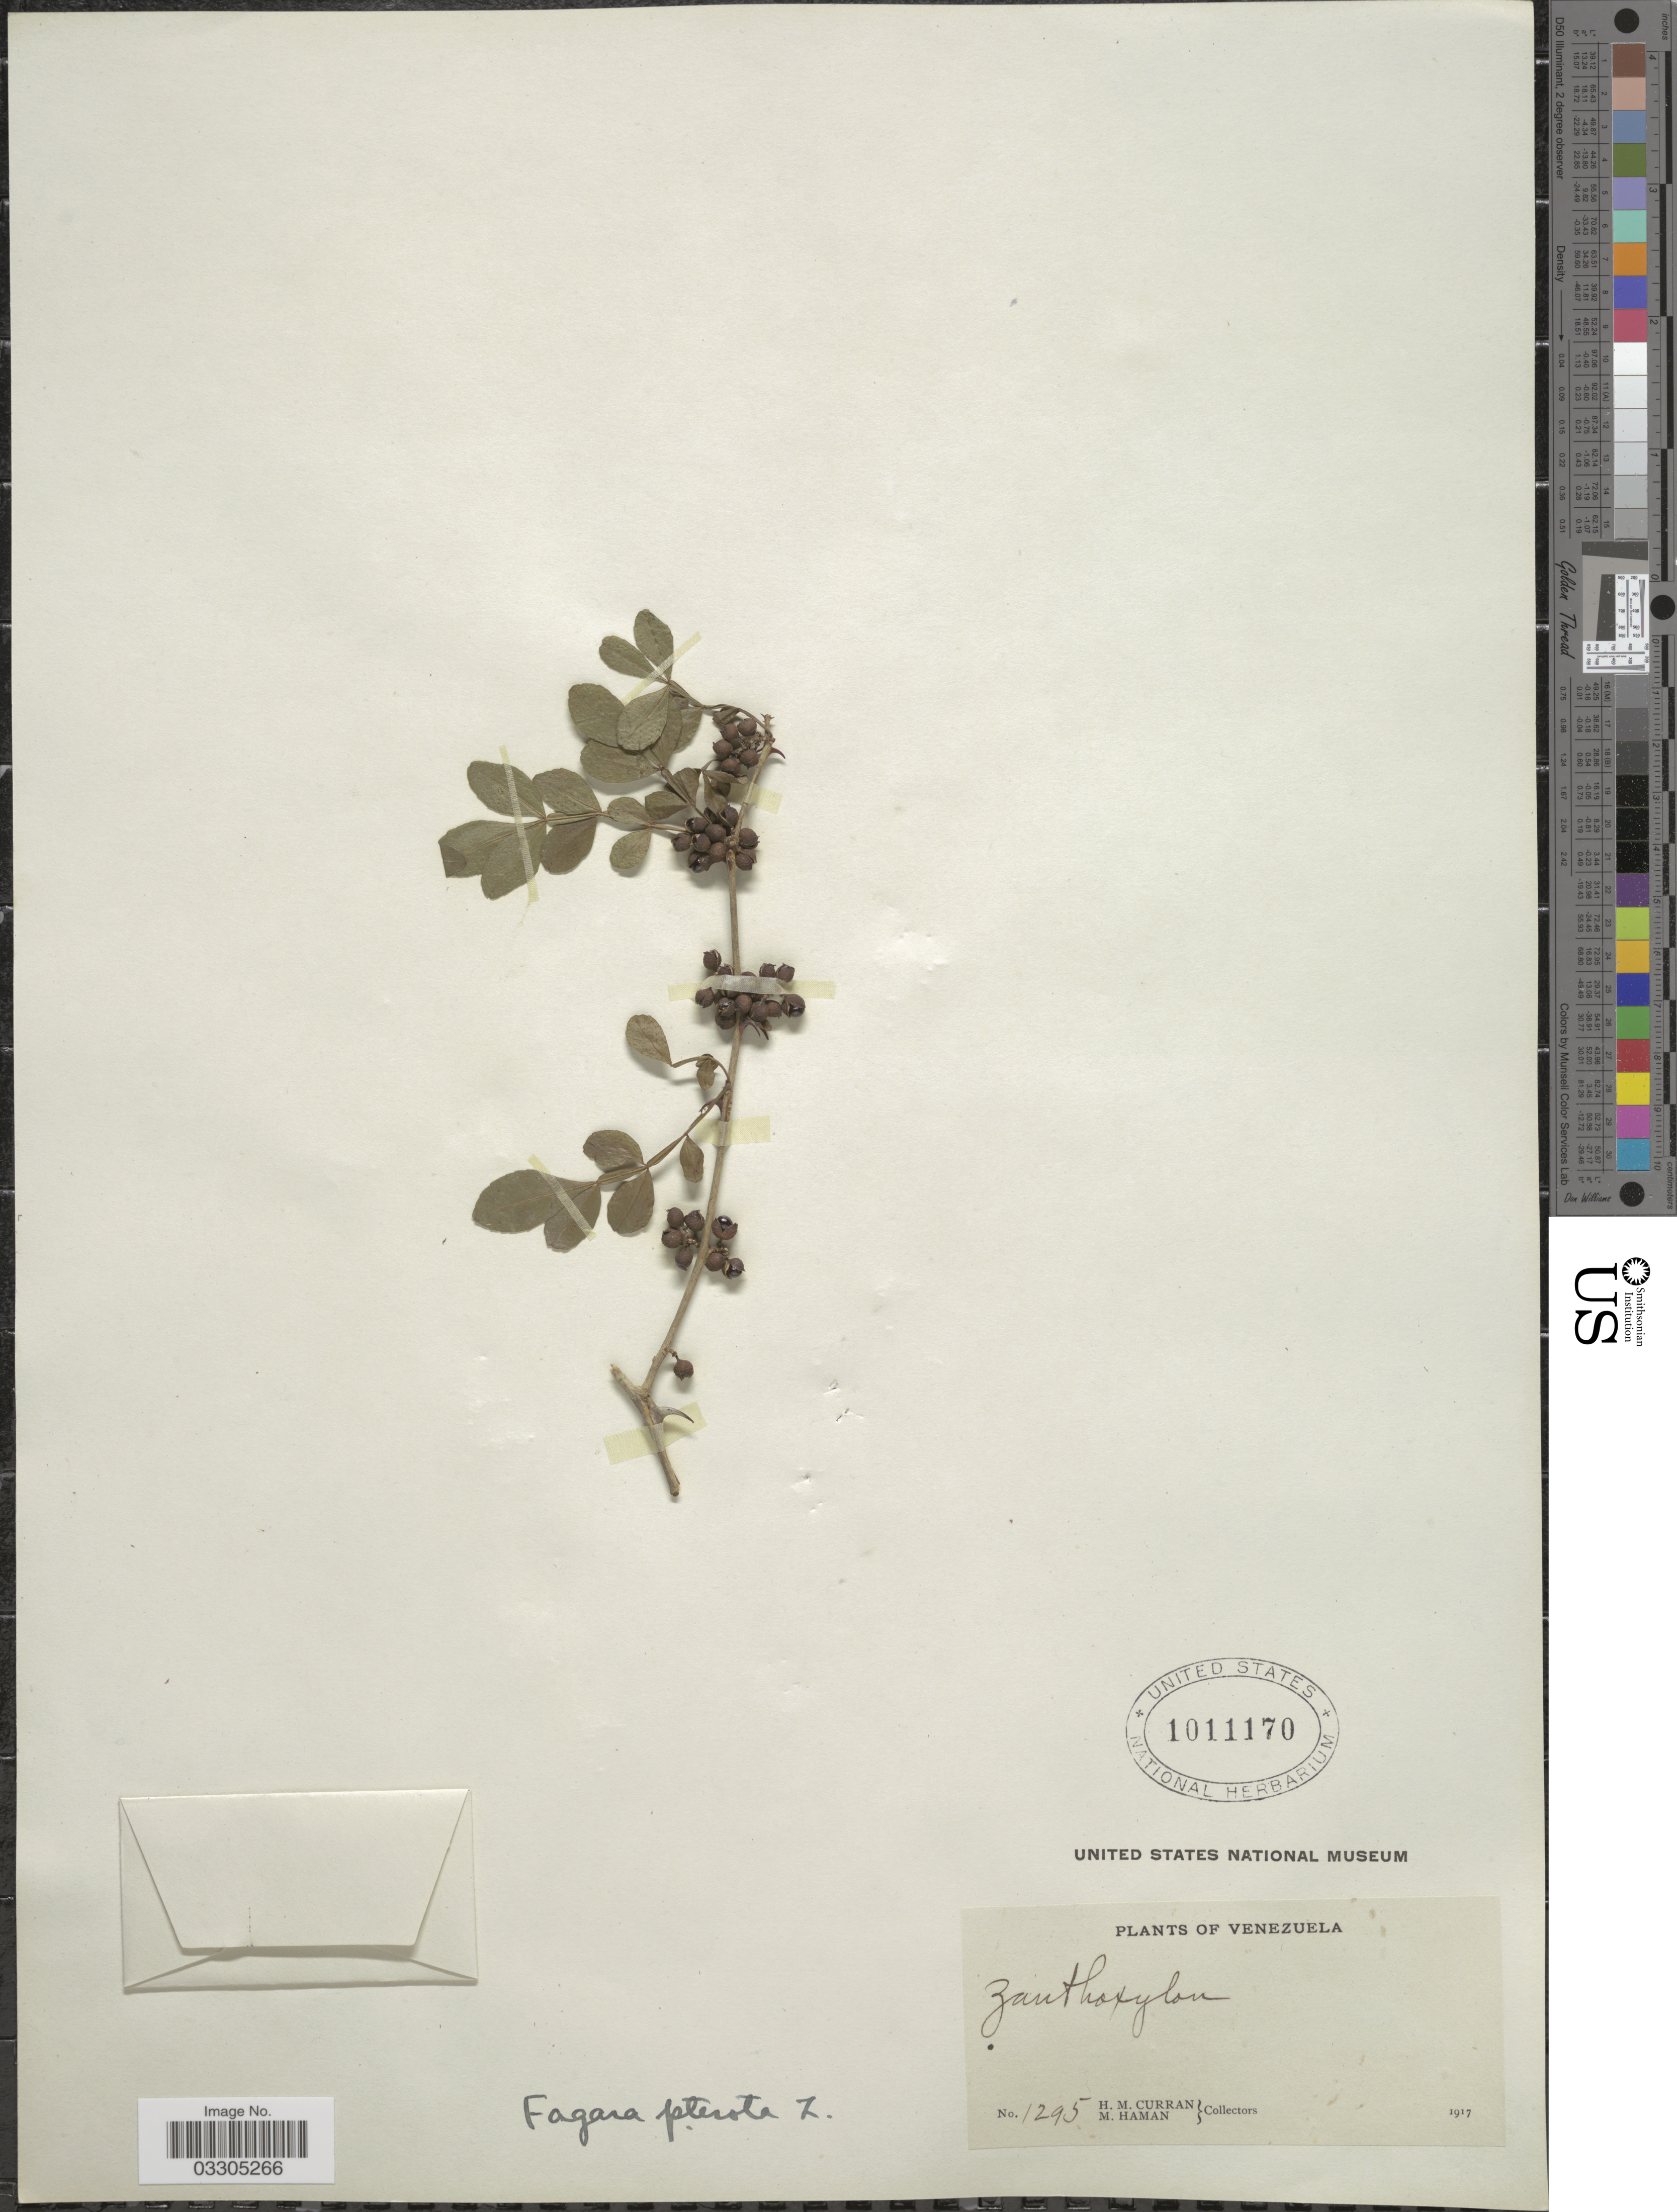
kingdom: Plantae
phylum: Tracheophyta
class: Magnoliopsida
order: Sapindales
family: Rutaceae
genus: Zanthoxylum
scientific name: Zanthoxylum fagara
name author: (L.) Sarg.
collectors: H. M. Curran & M. Haman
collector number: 1295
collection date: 1917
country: Venezuela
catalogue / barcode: US 1011170